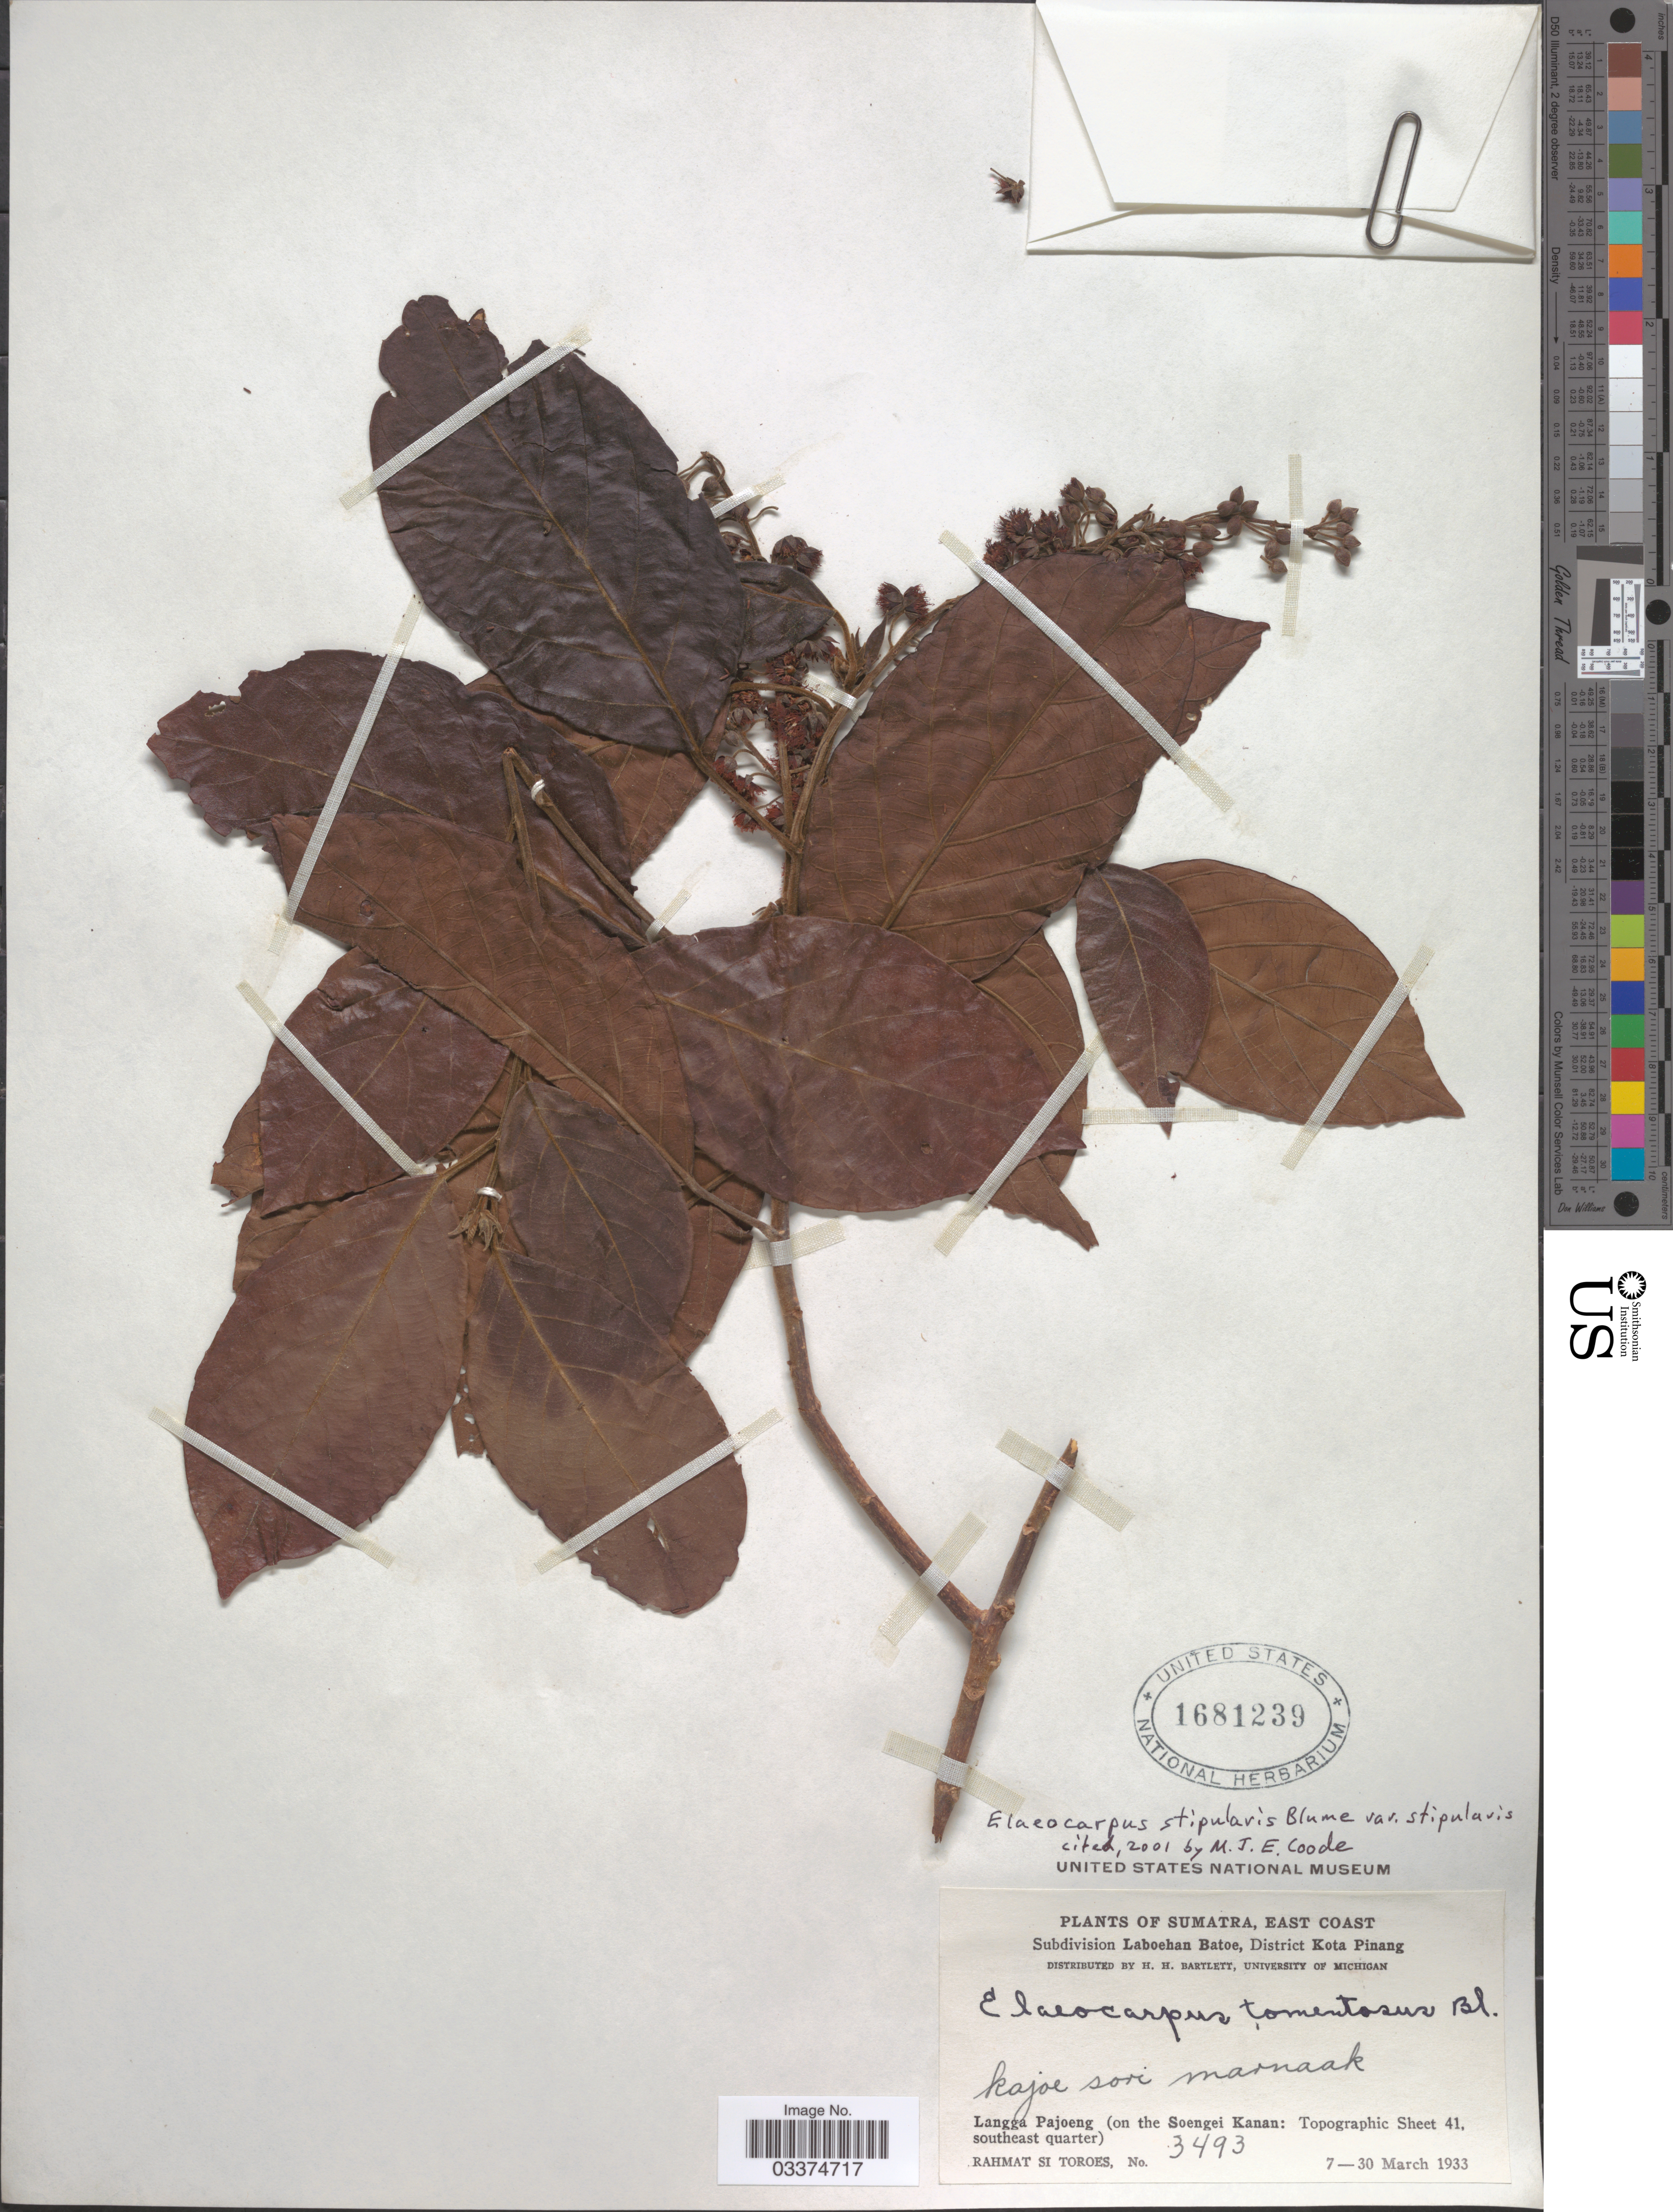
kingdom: Plantae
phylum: Tracheophyta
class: Magnoliopsida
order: Oxalidales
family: Elaeocarpaceae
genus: Elaeocarpus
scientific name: Elaeocarpus stipularis var. stipularis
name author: Blume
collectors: Rahmat Si Boeea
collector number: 3493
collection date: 1933-03-07/1933-03-30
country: Indonesia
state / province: Sumatra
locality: East Coast. Langga Pajoeng (on the Soengei Kanan: Topographic Sheet 41, southeast quarter).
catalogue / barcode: US 1681239